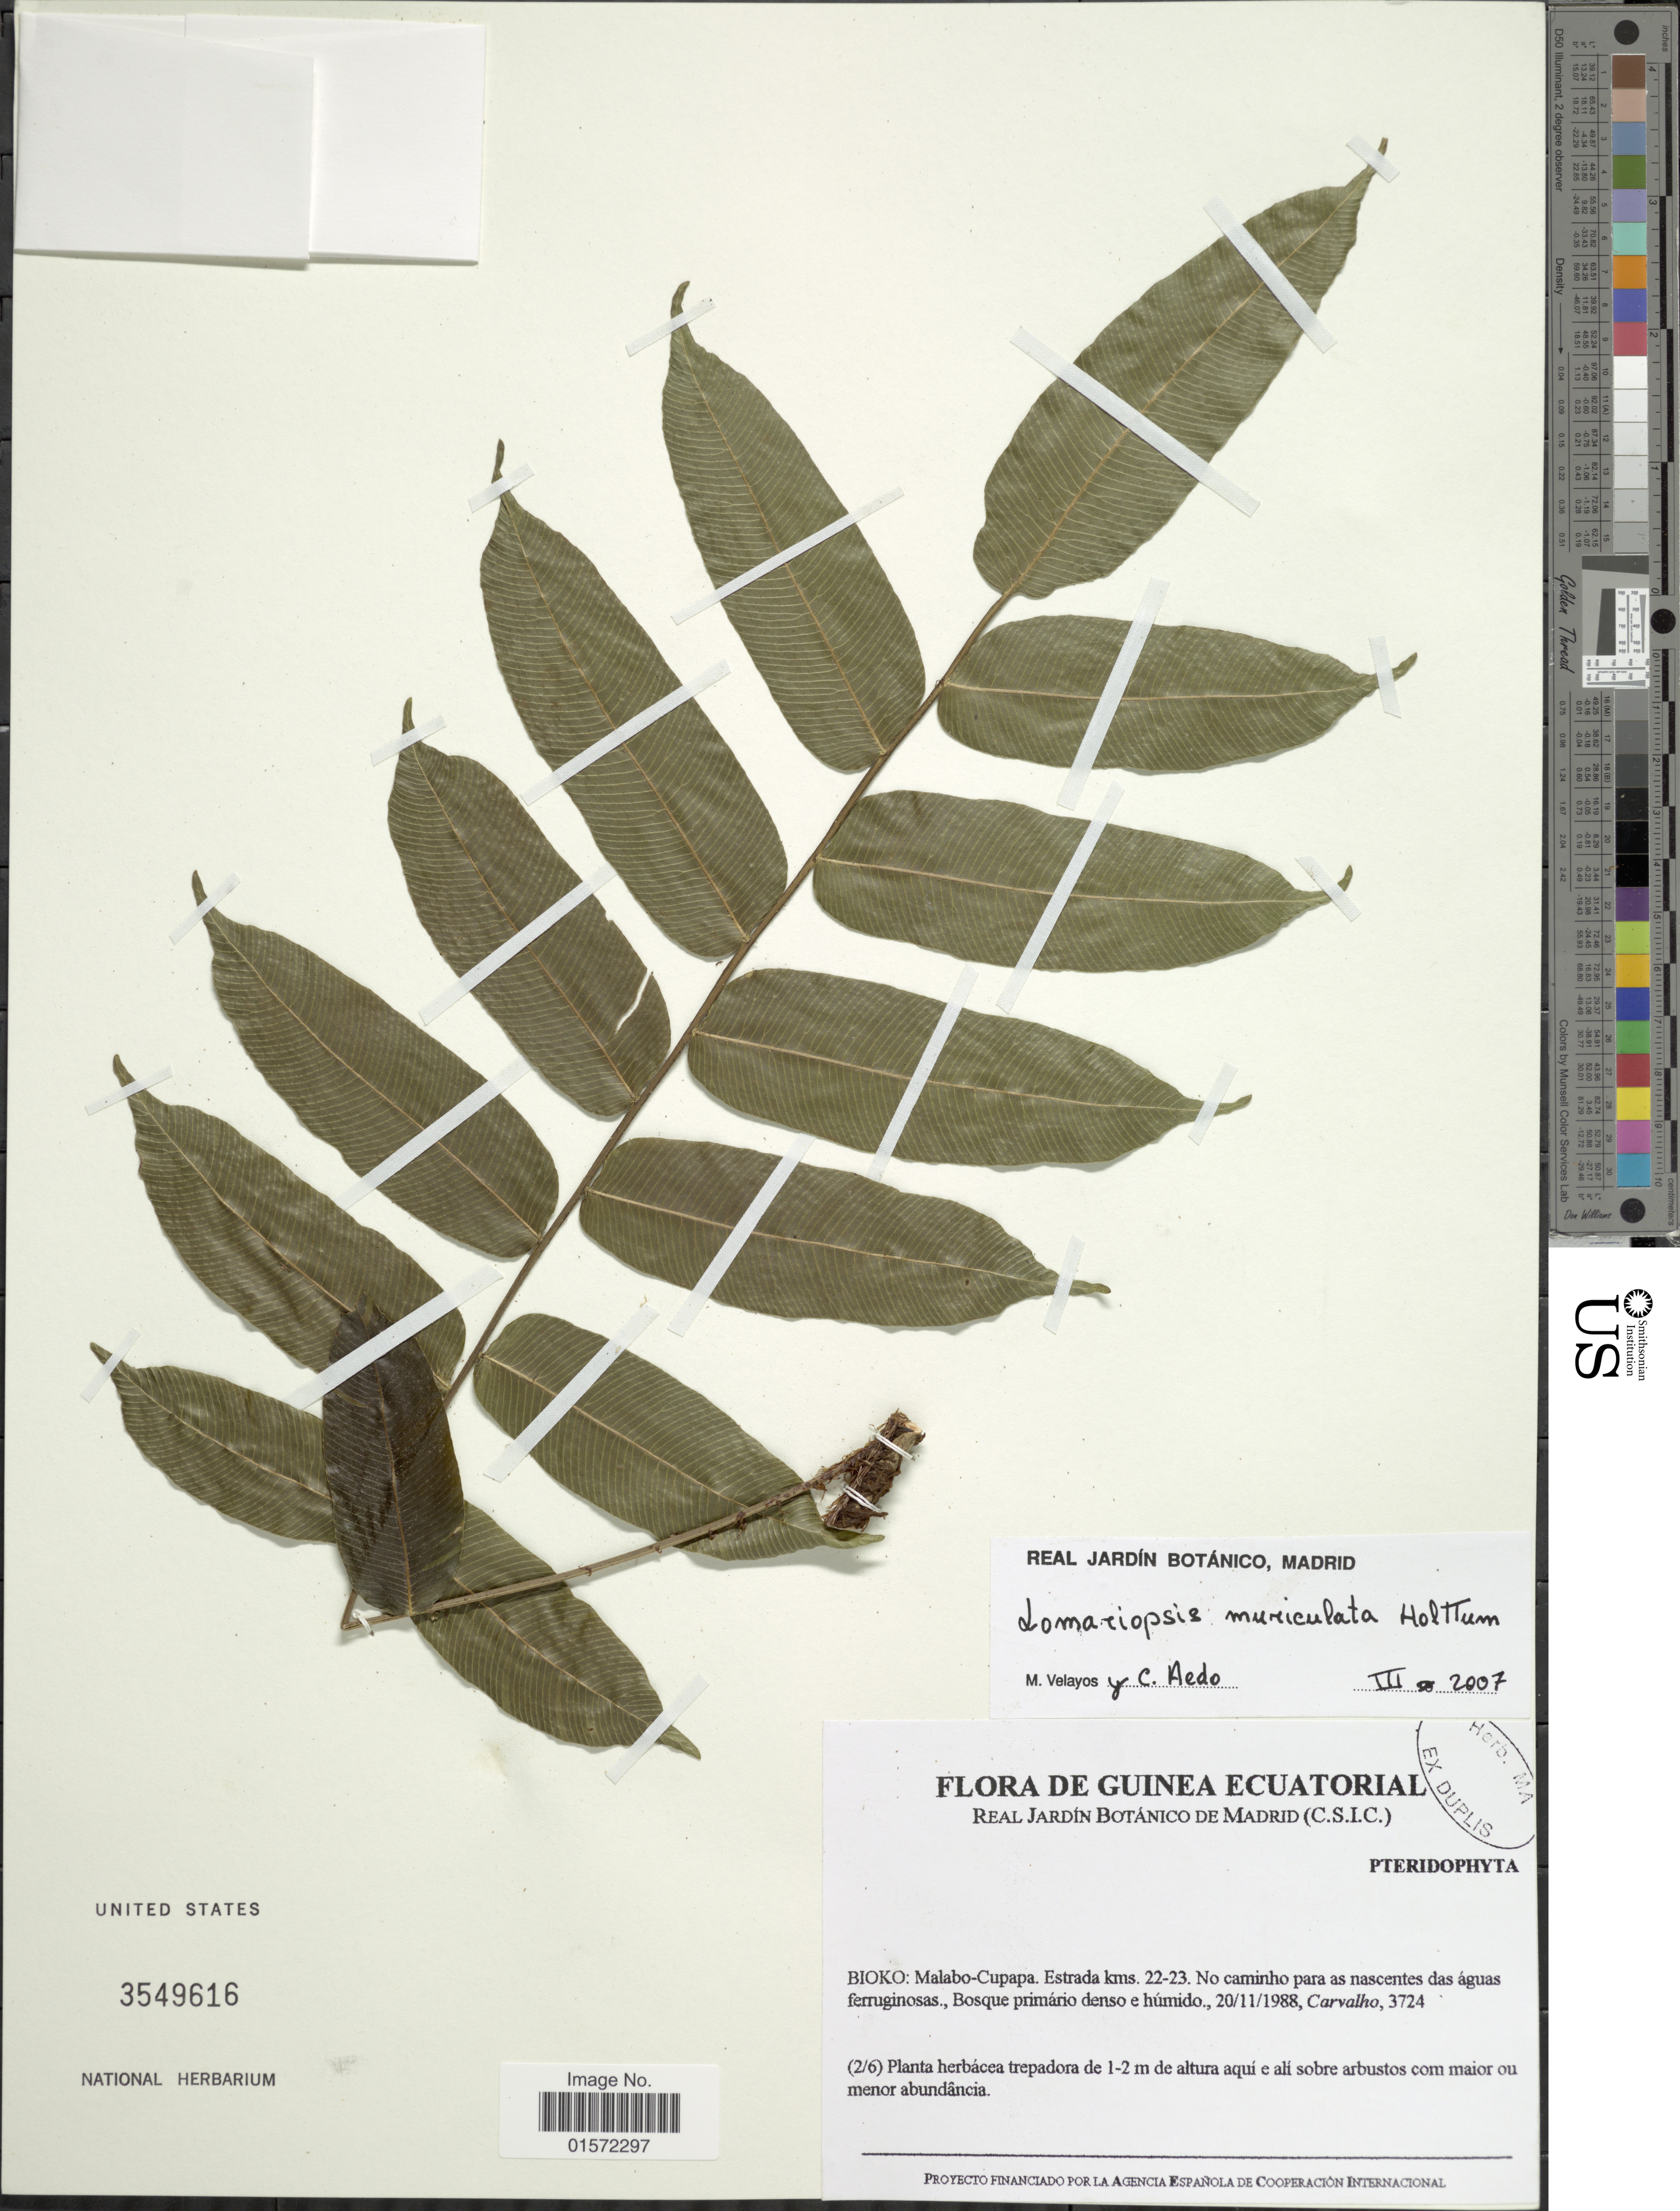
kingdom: Plantae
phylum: Tracheophyta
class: Polypodiopsida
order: Polypodiales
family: Lomariopsidaceae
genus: Lomariopsis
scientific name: Lomariopsis congoensis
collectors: Carvalho, --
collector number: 3724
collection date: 1988-11-20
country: Equatorial Guinea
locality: Bioko: Malabo-Cupapa. Estrada kms. 22-23. No caminho para as nascentes das águas ferruginosas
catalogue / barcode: US 3549616